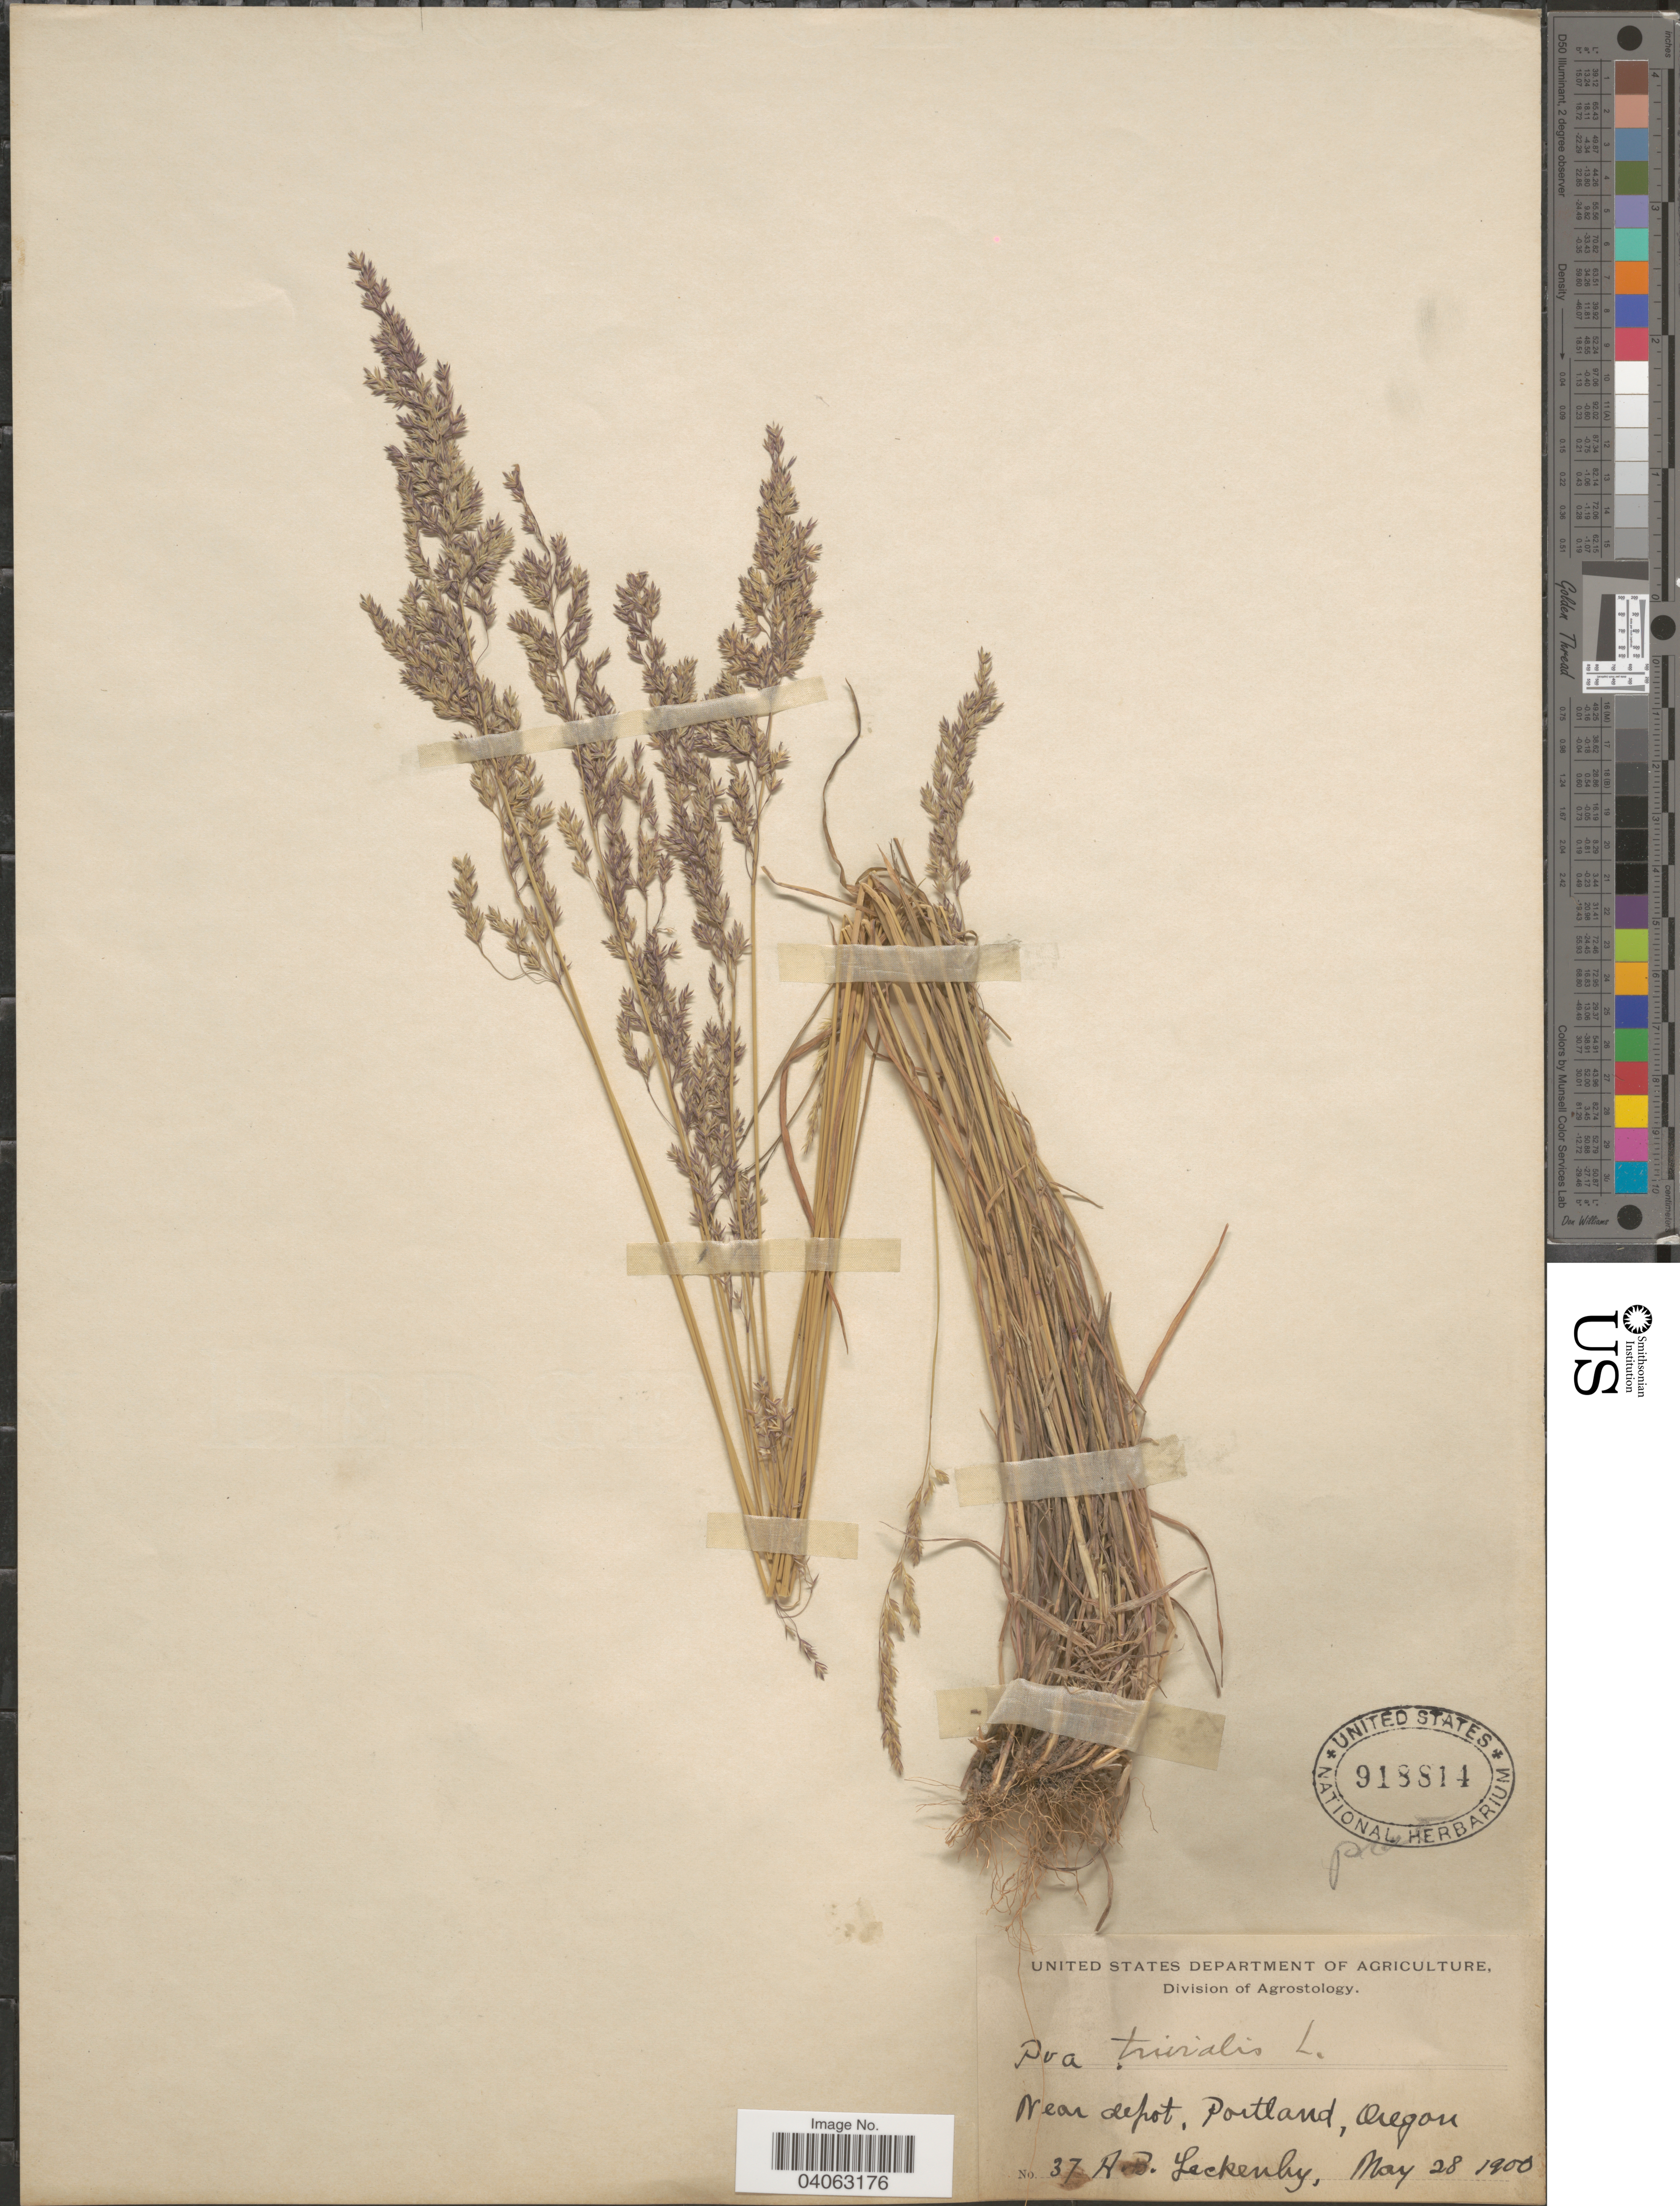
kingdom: Plantae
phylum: Tracheophyta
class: Liliopsida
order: Poales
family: Poaceae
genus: Poa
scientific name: Poa pratensis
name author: L.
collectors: A. Leckenby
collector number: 37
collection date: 1900-05-28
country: United States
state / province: Oregon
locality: Near depot, Portland.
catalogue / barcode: US 918814